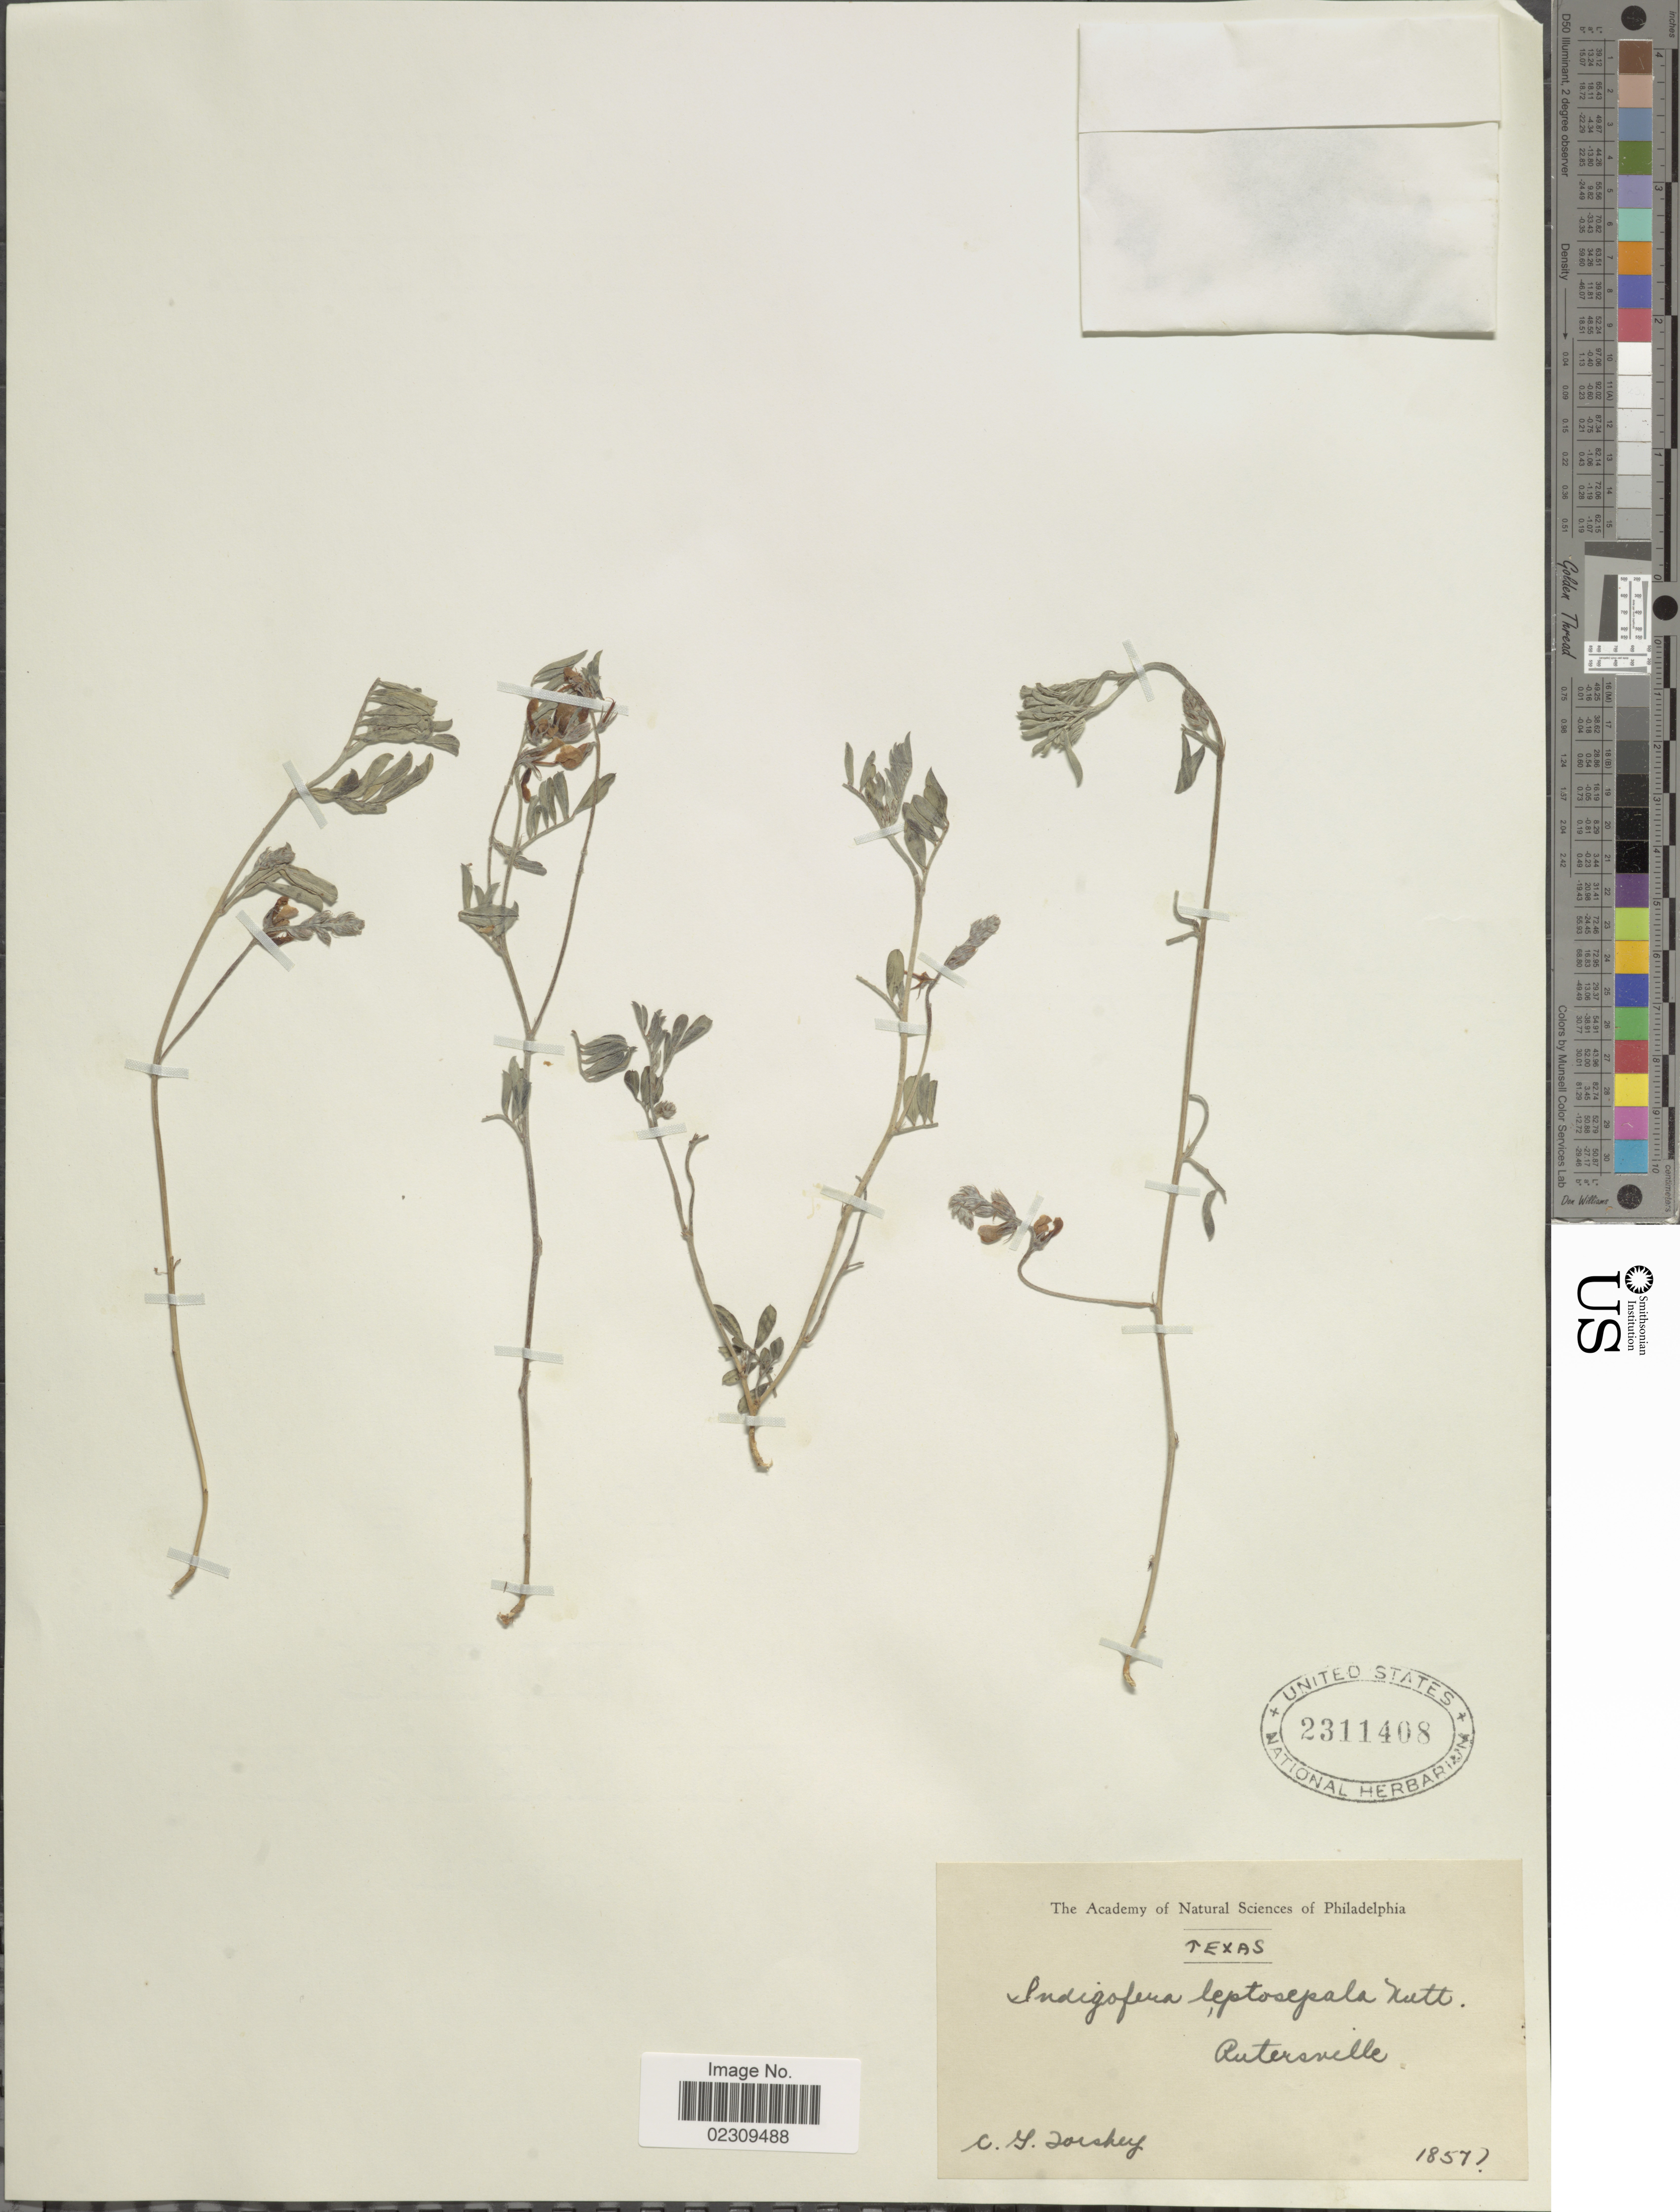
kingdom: Plantae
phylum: Tracheophyta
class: Magnoliopsida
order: Fabales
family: Fabaceae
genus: Indigofera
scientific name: Indigofera leptosepala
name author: Nutt.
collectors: C. Forshey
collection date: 1857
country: United States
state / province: Texas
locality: Rutersville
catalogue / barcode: US 2311408